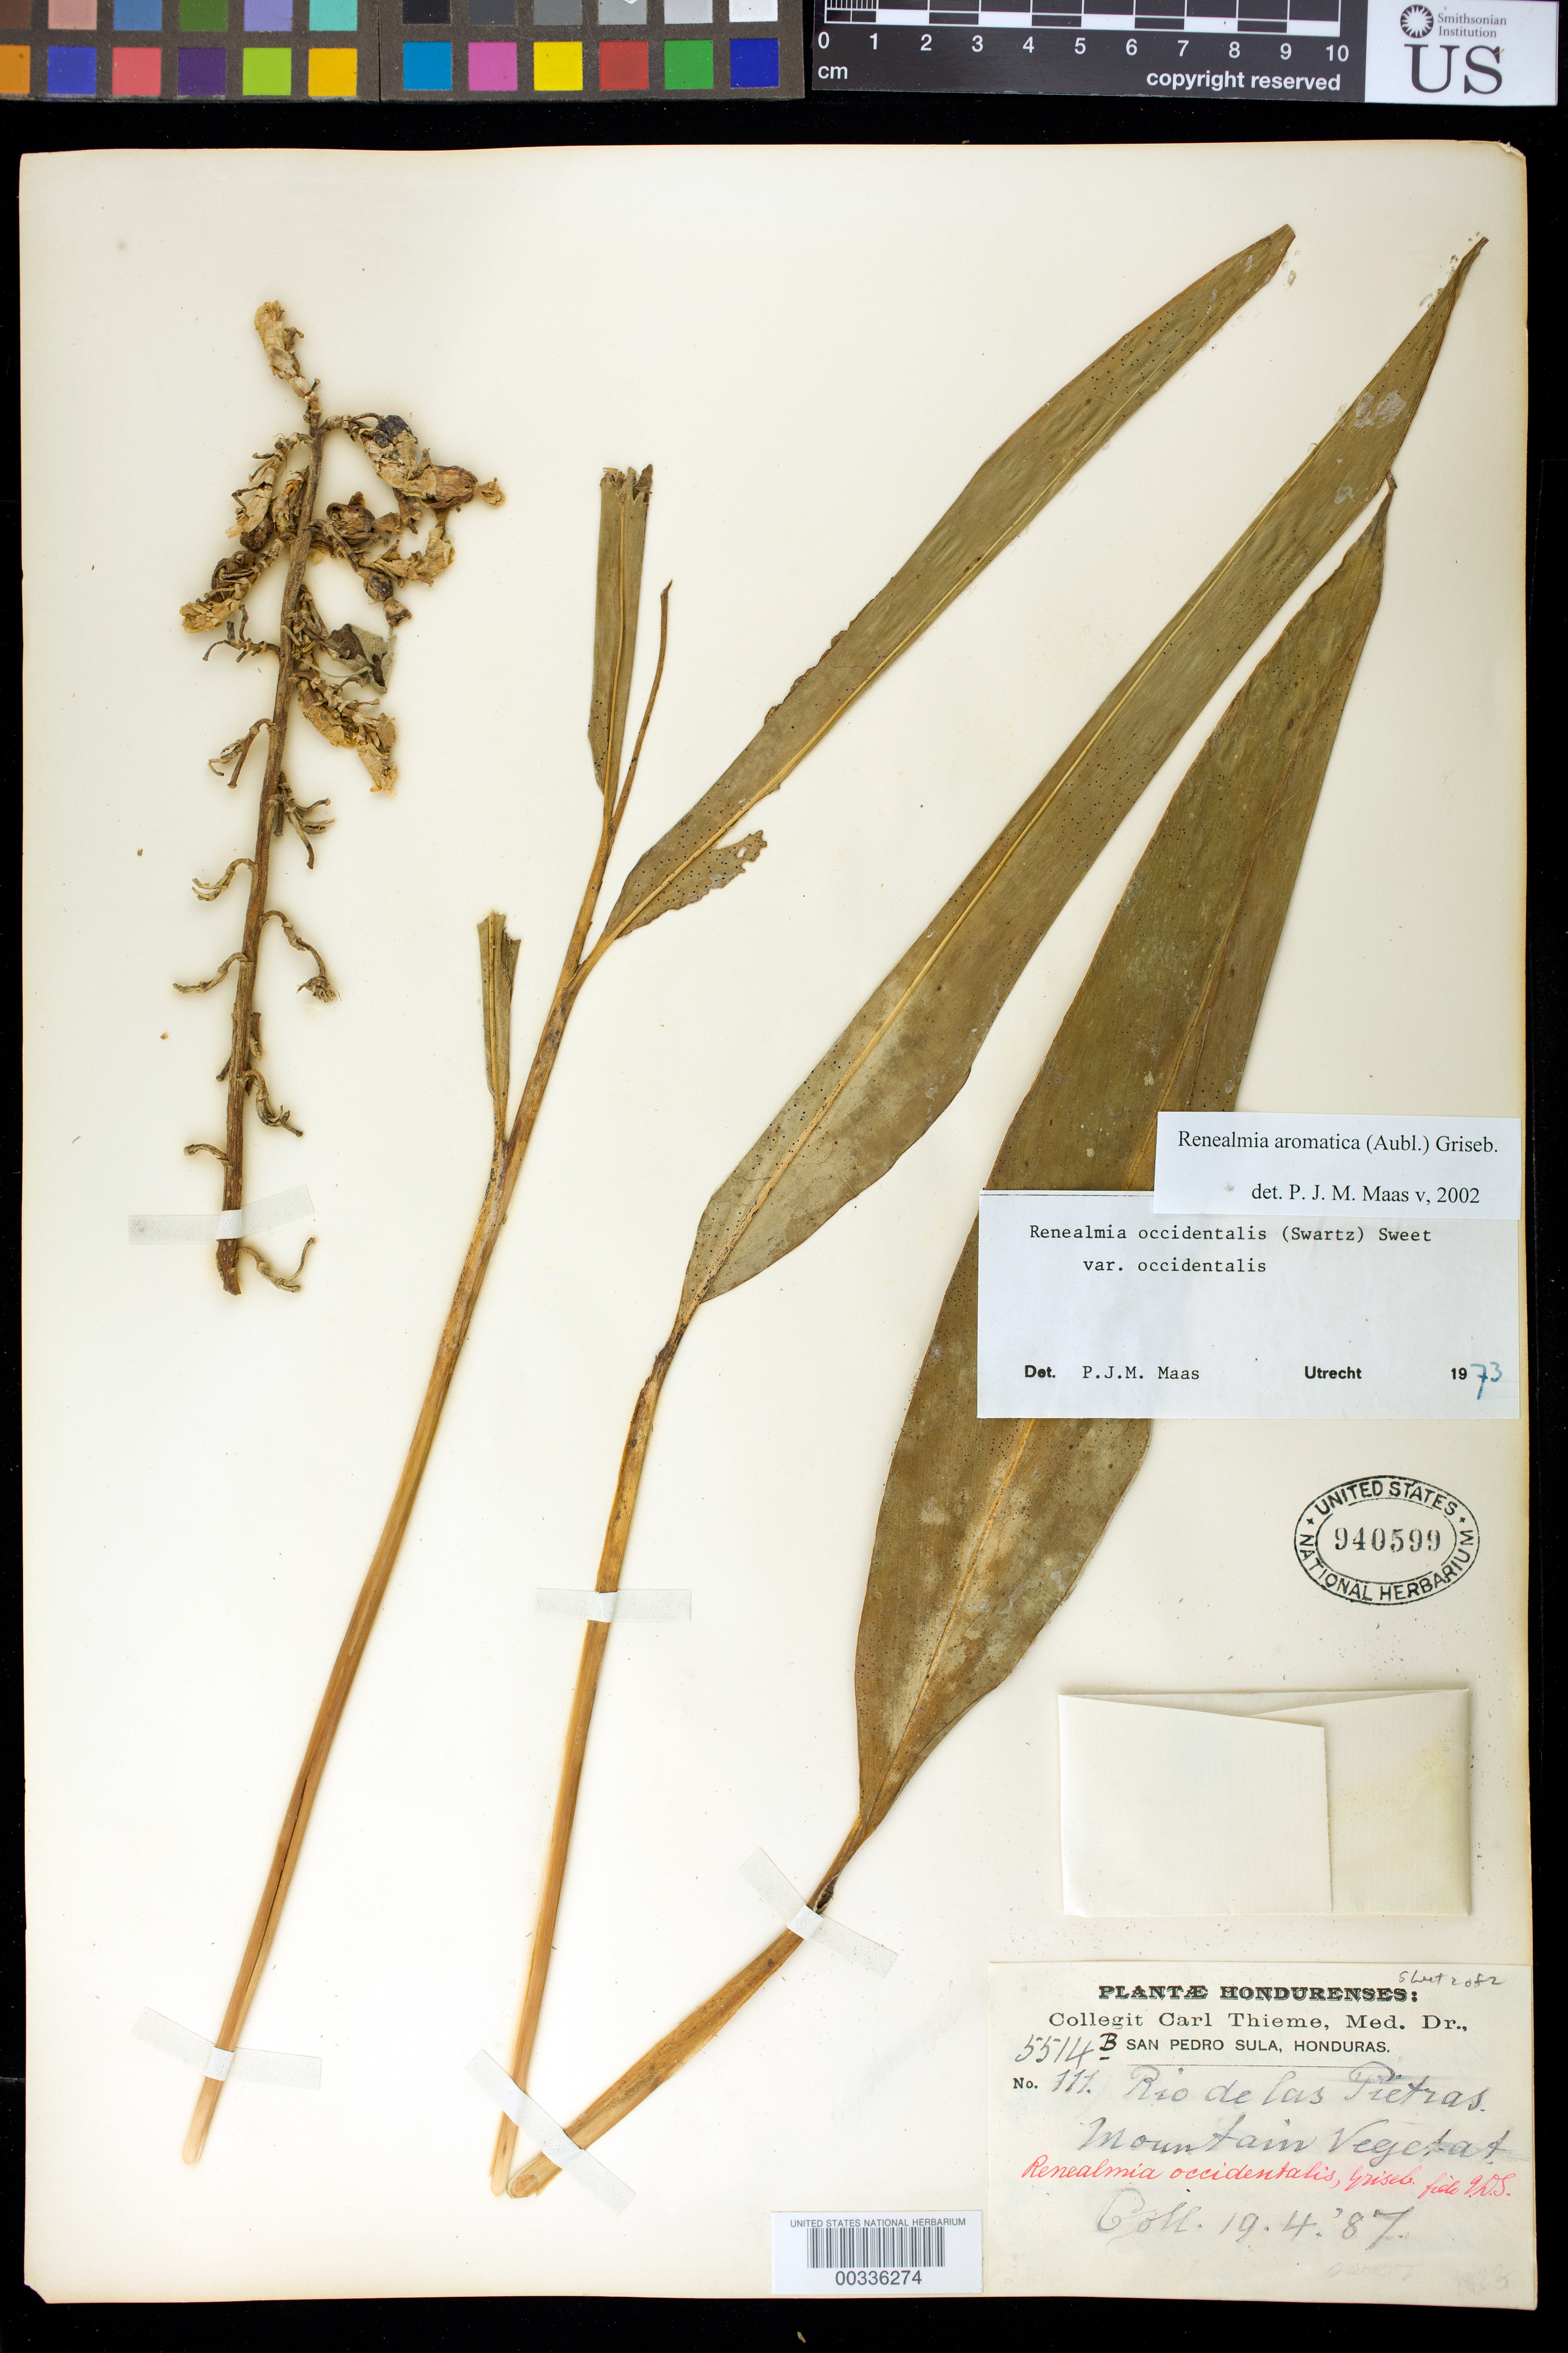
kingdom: Plantae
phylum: Tracheophyta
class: Liliopsida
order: Zingiberales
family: Zingiberaceae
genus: Renealmia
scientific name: Renealmia aromatica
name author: (Aubl.) Griseb.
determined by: Maas, Paul J. M.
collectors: C. Thieme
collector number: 111 / 5514b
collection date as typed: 19 Apr 1887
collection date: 1887-04-19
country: Honduras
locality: San Pedro Sula, rio de Las Pietras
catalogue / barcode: US 940599